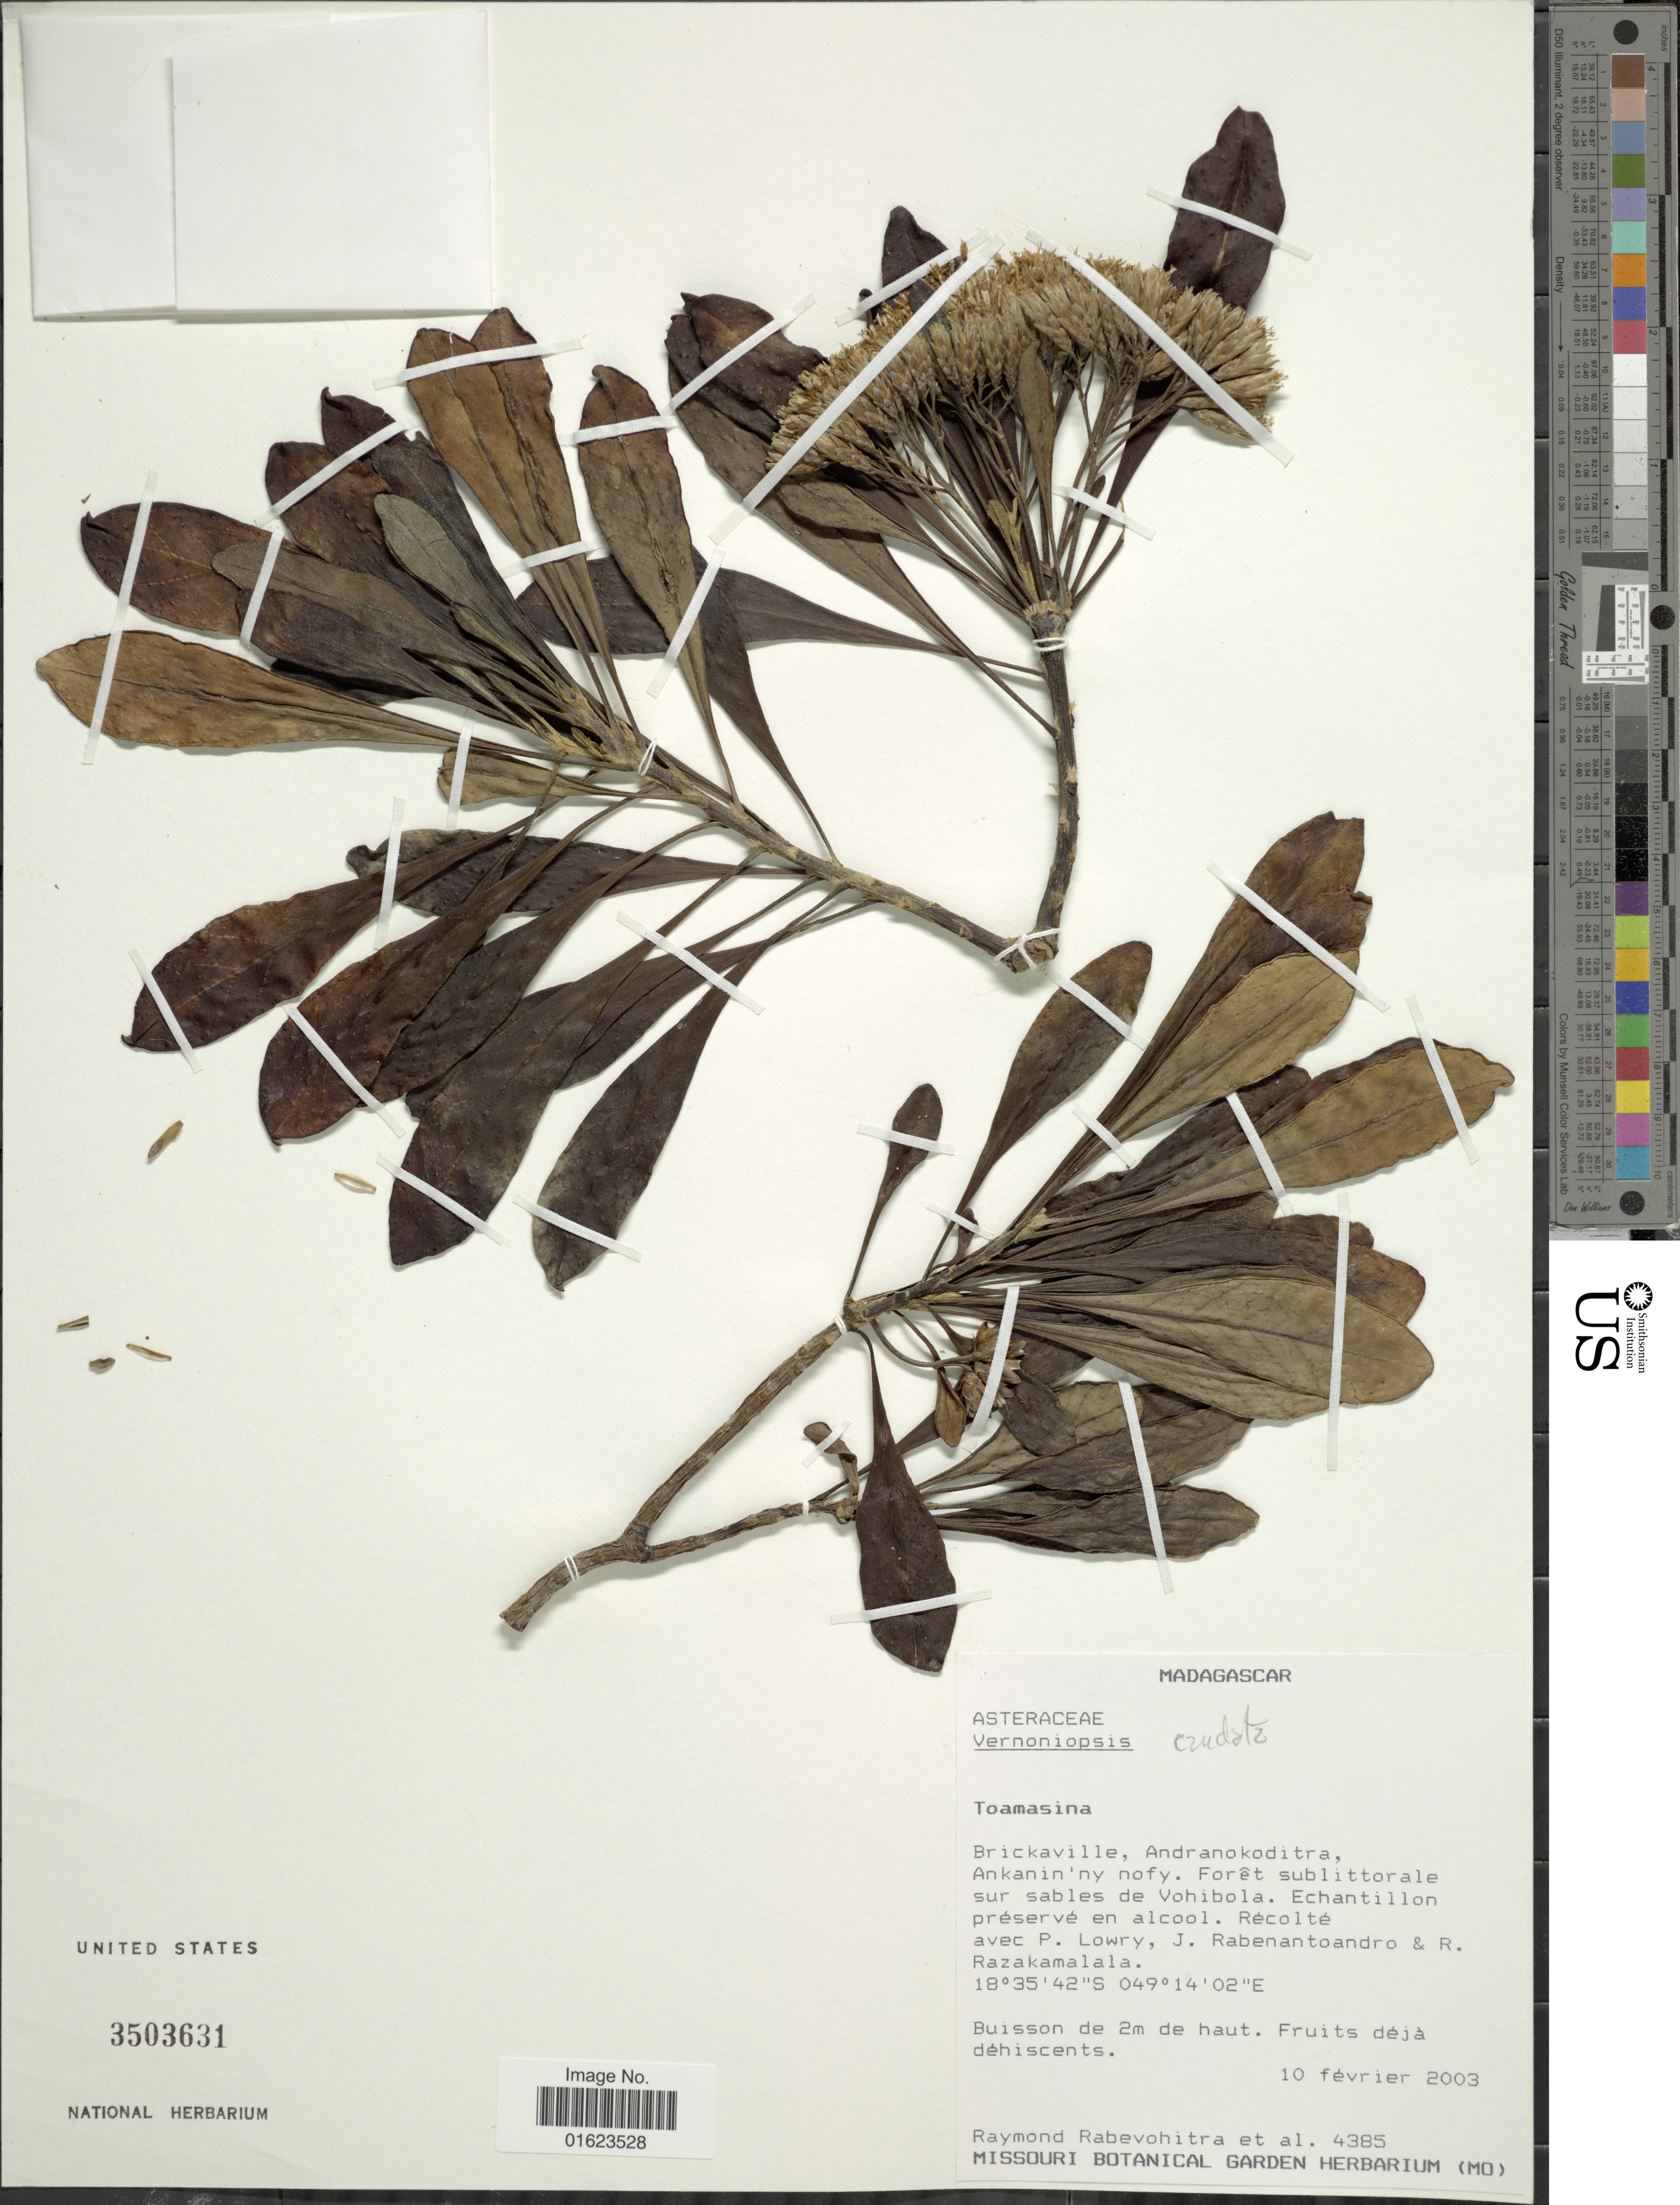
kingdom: Plantae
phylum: Tracheophyta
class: Magnoliopsida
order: Asterales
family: Asteraceae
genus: Vernoniopsis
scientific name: Vernoniopsis caudata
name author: (Drake) Humbert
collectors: R. Rabevohitra & et al.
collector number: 4385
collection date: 2003-02-10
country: Madagascar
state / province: Atsinanana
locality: Toamasina, Brickaville, Andranokoditra. Ankanin'ny nofy.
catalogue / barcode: US 3503631